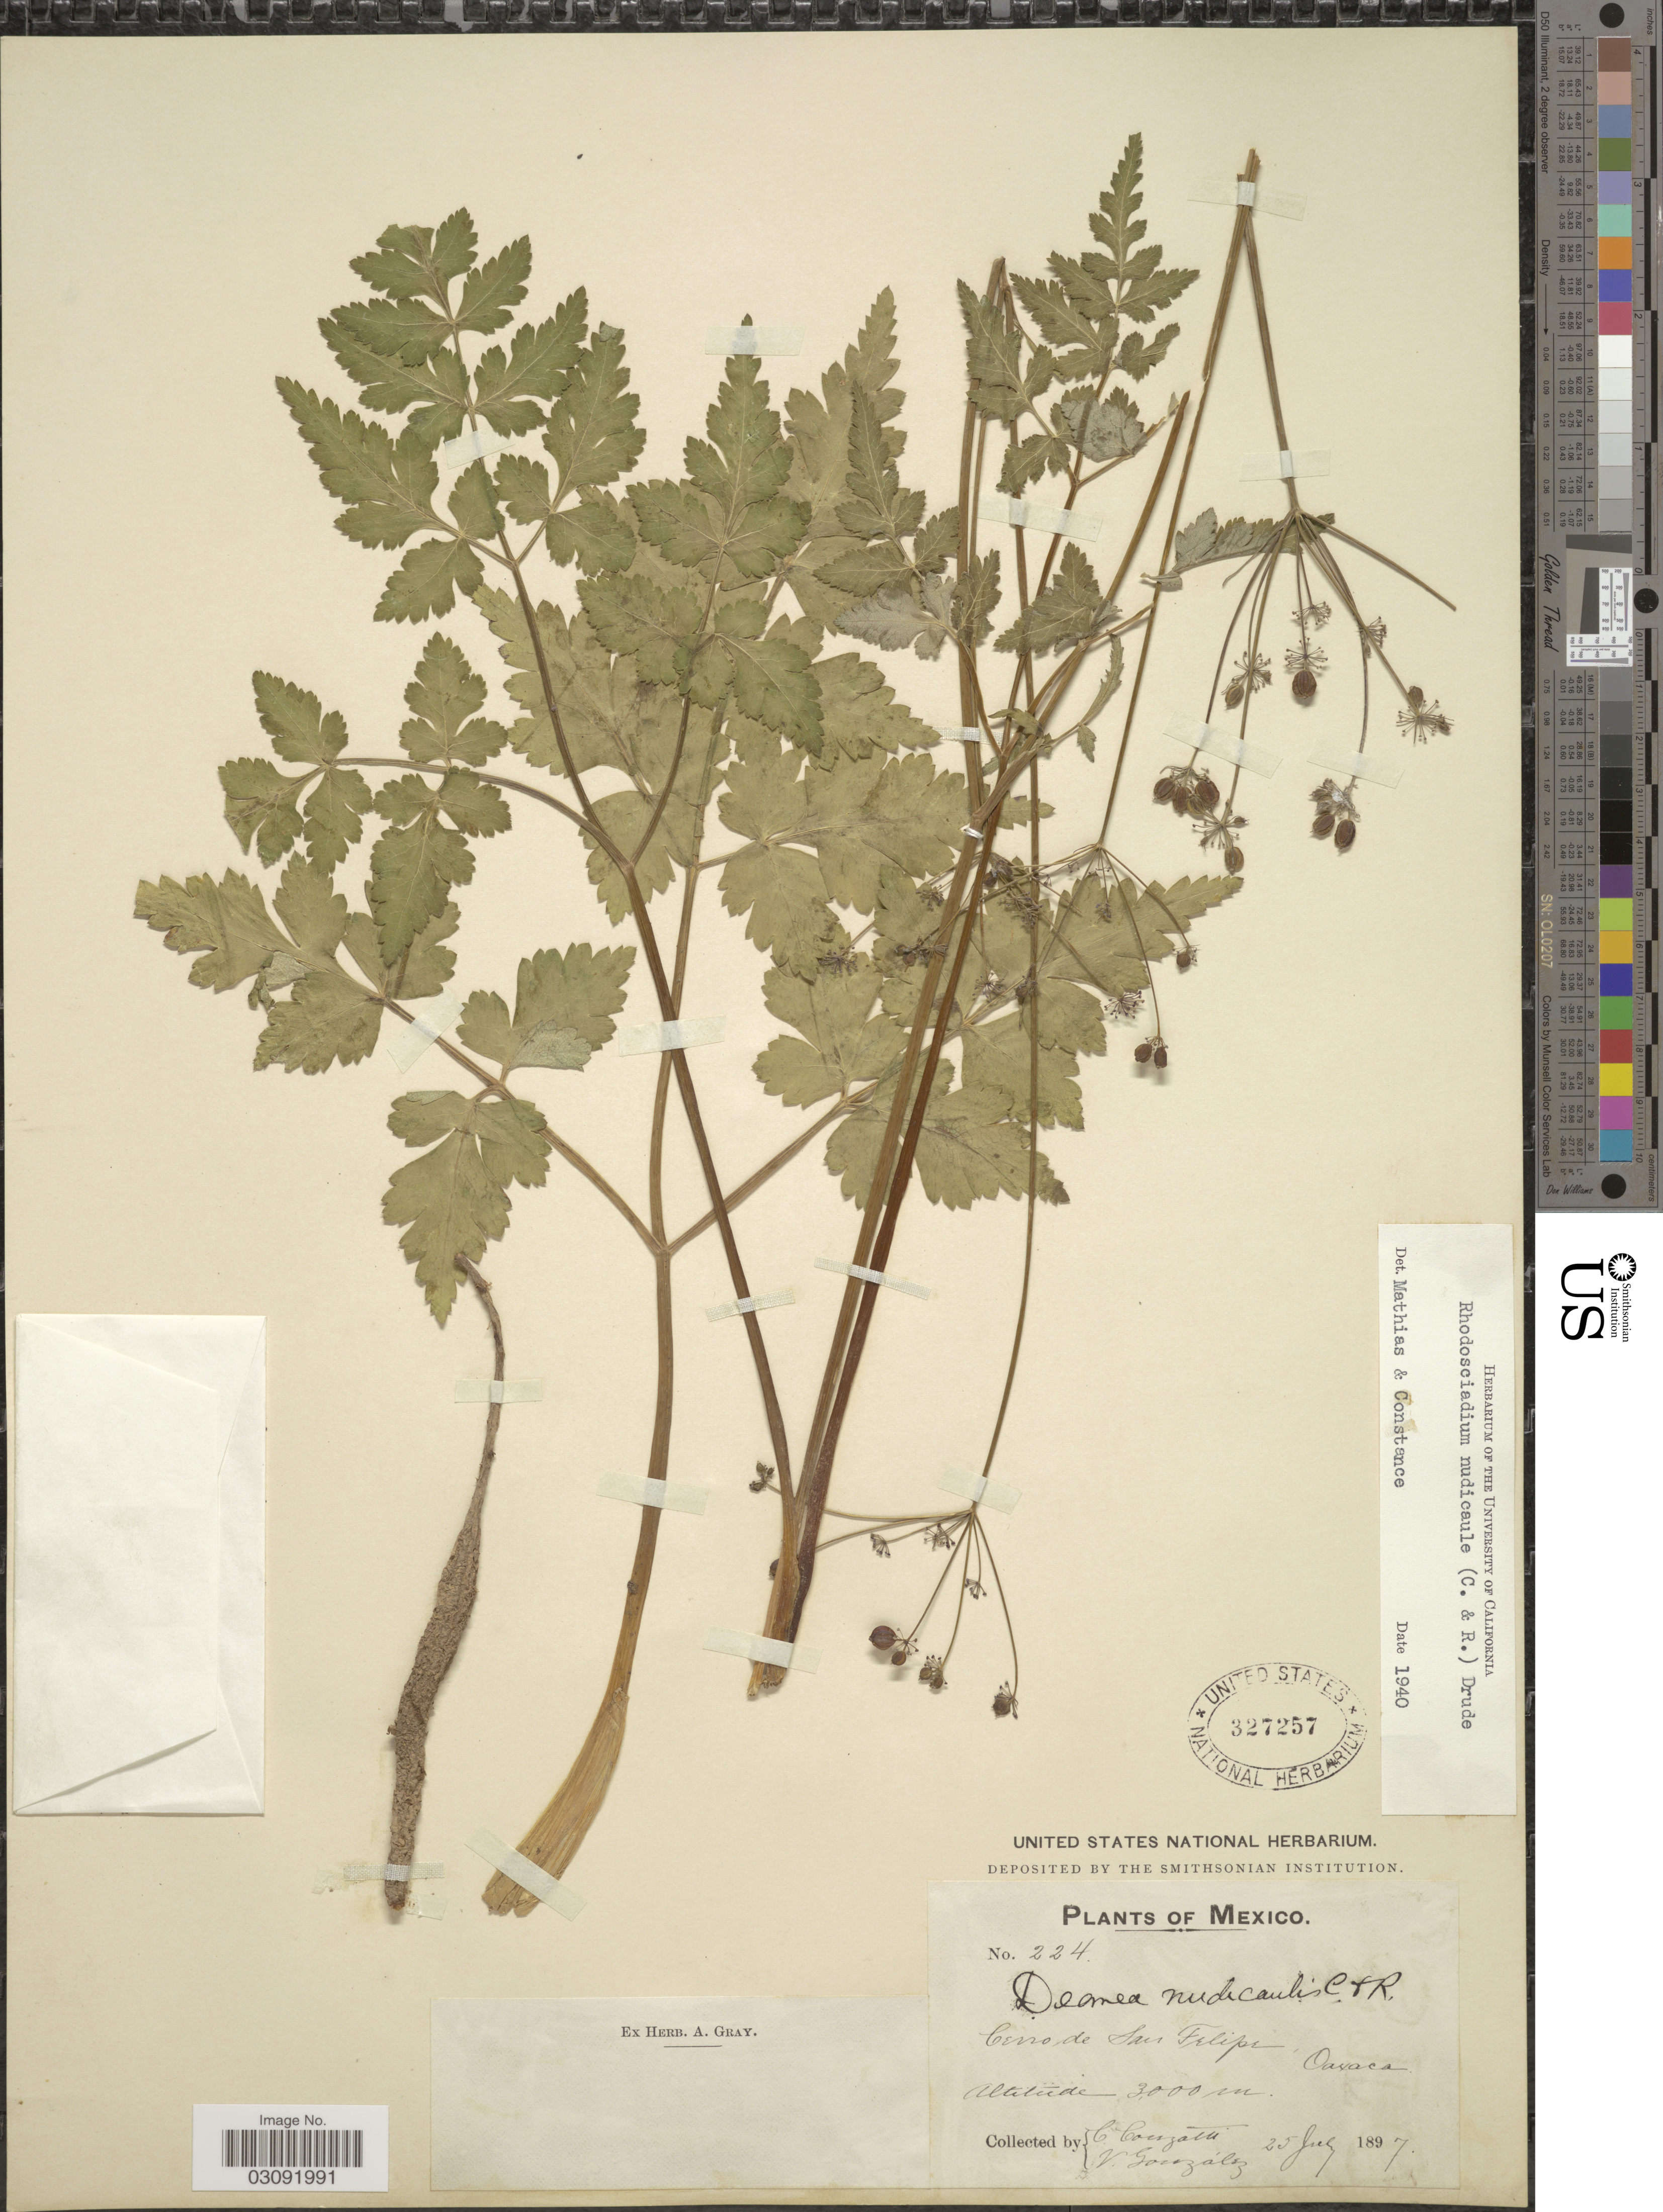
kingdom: Plantae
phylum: Tracheophyta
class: Magnoliopsida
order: Apiales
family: Apiaceae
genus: Rhodosciadium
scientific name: Rhodosciadium nudicaule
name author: Drude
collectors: C. Conzatti & V. González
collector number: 224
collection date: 1897-07-25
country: Mexico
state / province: Oaxaca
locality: Cerro de San Felipe.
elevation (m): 3000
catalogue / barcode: US 327257